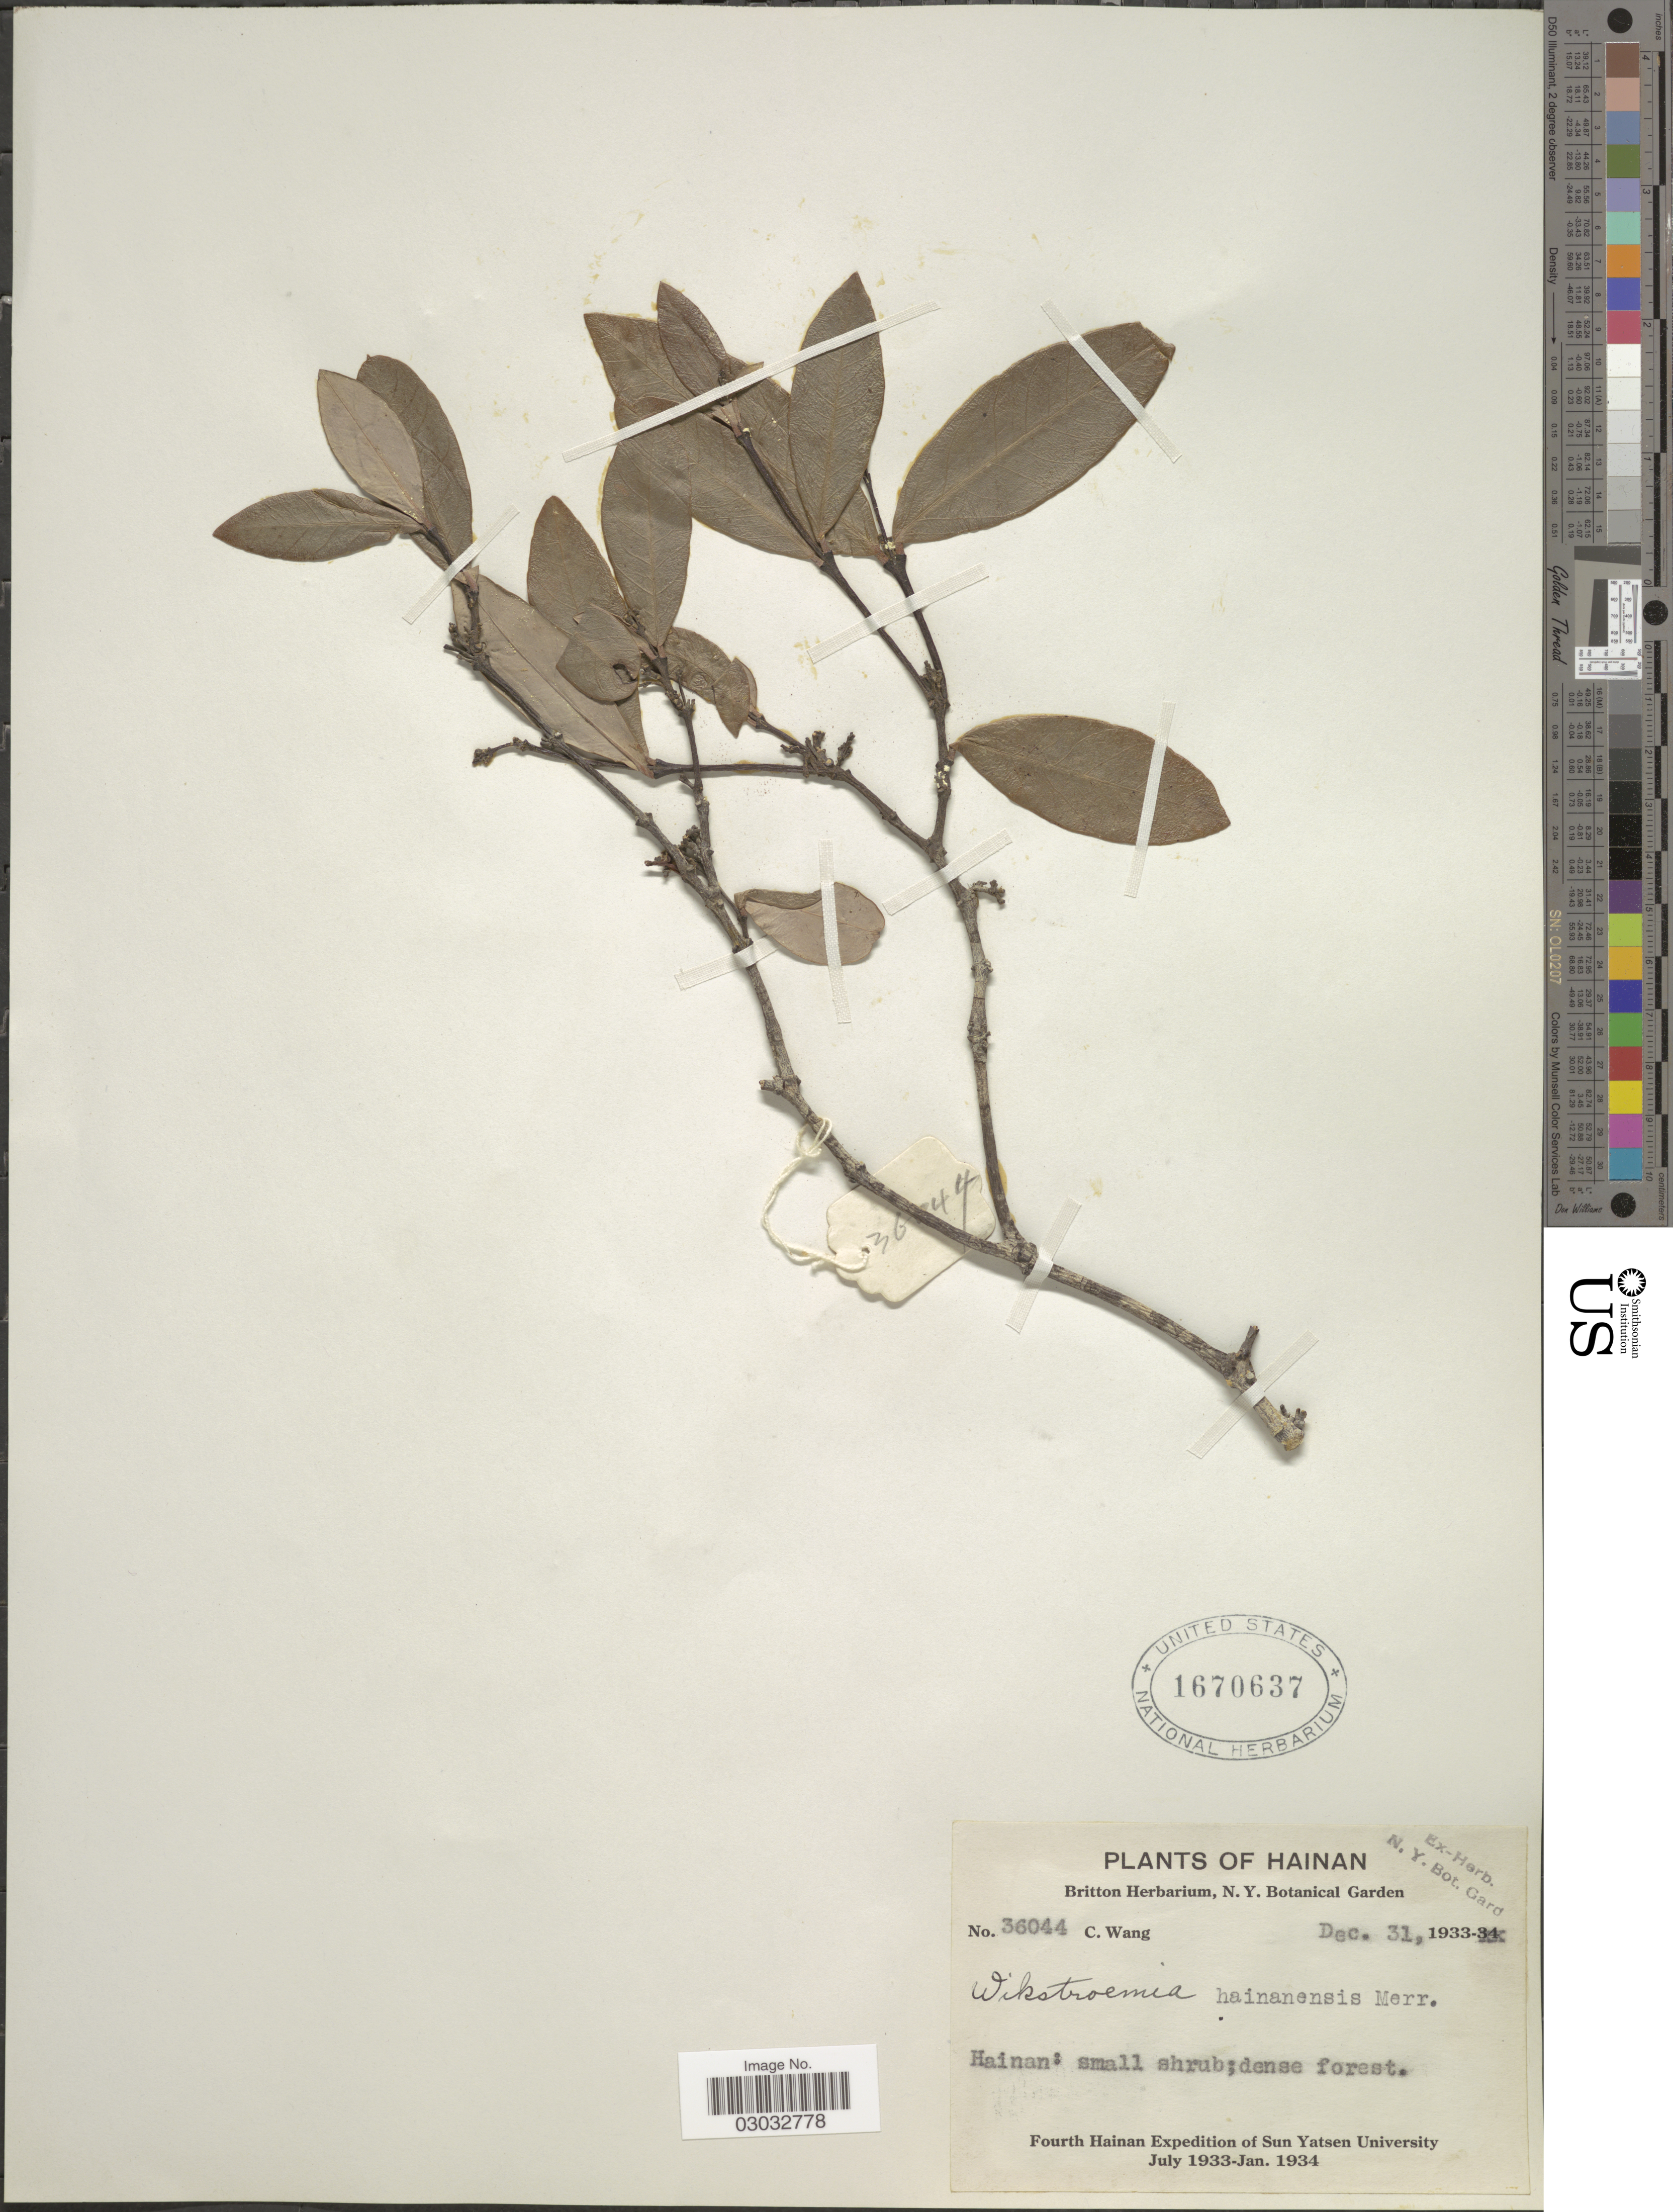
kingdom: Plantae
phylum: Tracheophyta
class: Magnoliopsida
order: Malvales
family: Thymelaeaceae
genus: Wikstroemia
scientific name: Wikstroemia hainanensis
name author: Merr.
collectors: C. Wang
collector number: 36044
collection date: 1933-12-31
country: China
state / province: Hainan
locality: Hainan.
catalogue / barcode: US 1670637